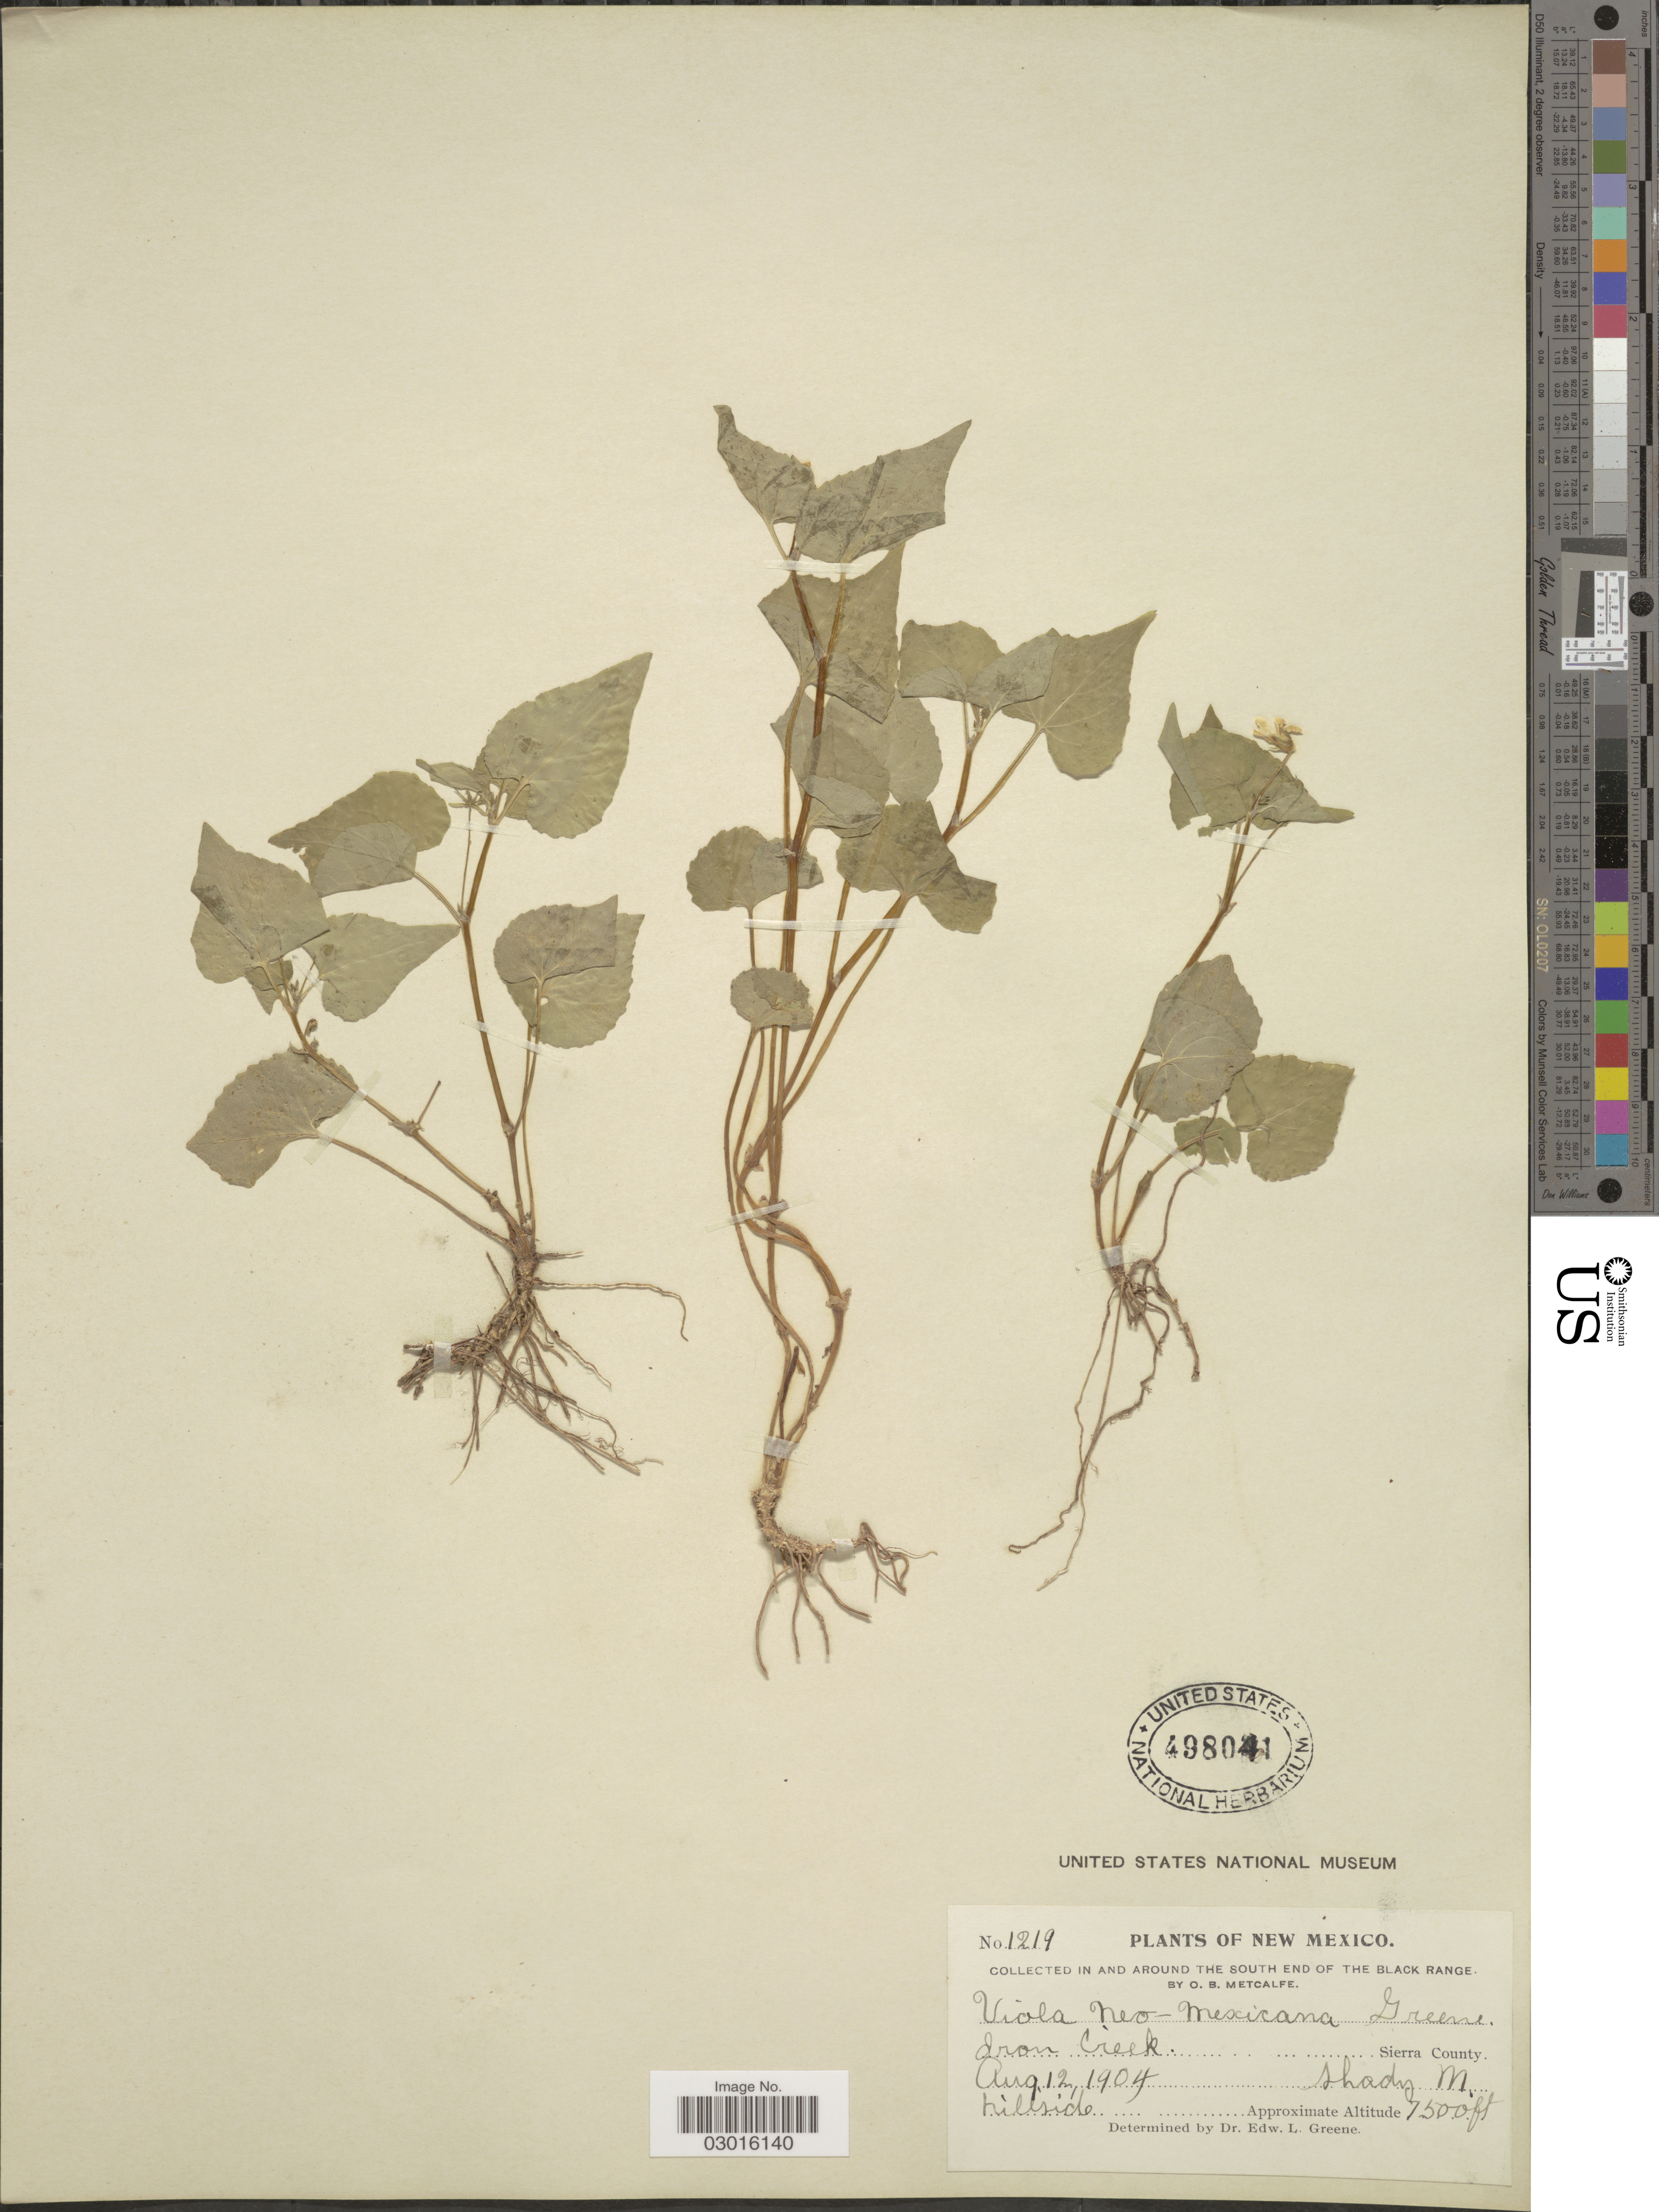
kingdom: Plantae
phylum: Tracheophyta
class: Magnoliopsida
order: Malpighiales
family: Violaceae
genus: Viola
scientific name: Viola muriculata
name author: Greene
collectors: O. B. Metcalfe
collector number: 1219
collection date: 1904-08-12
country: United States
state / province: New Mexico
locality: In and Around The South End of The Black Range. Iron Creek. Sierra County. shady M. hillside.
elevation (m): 2286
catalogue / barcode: US 498041